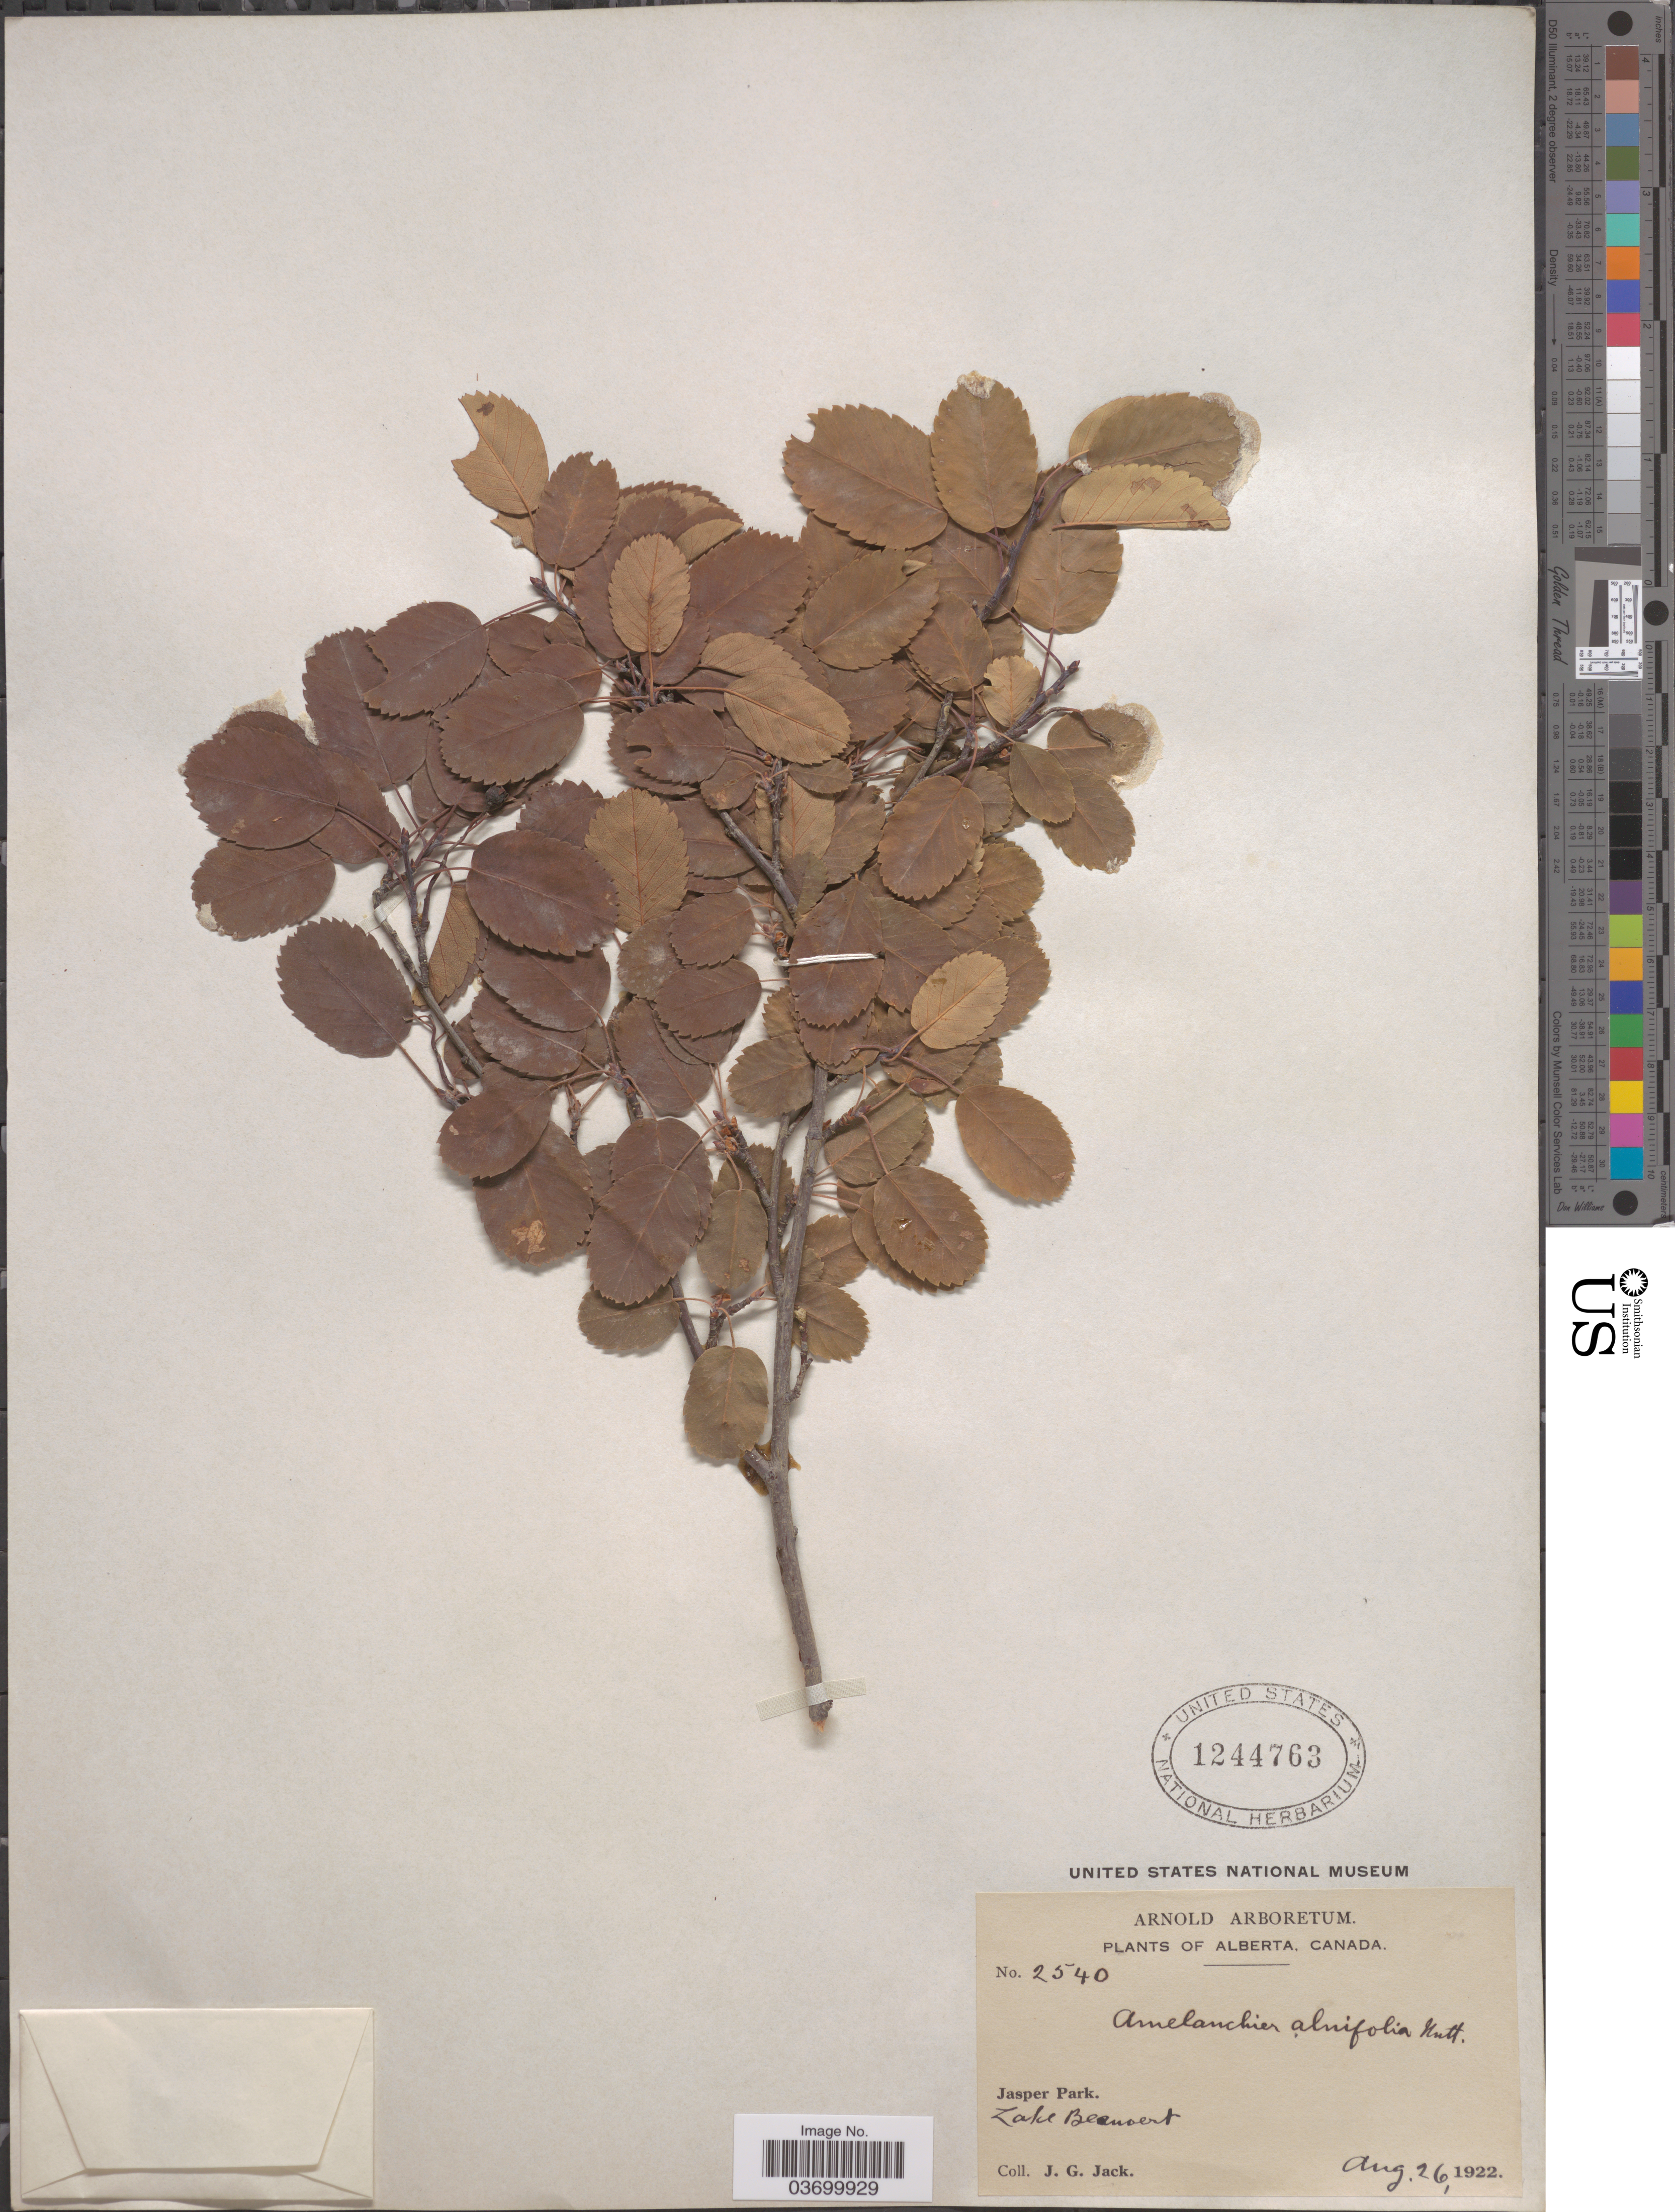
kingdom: Plantae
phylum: Tracheophyta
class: Magnoliopsida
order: Rosales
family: Rosaceae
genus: Amelanchier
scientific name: Amelanchier alnifolia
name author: (Nutt.) Nutt. ex M. Roem.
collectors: J. G. Jack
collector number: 2540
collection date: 1922-08-26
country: Canada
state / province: Alberta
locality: Jasper Park. Lake Beauvert.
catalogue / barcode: US 1244763